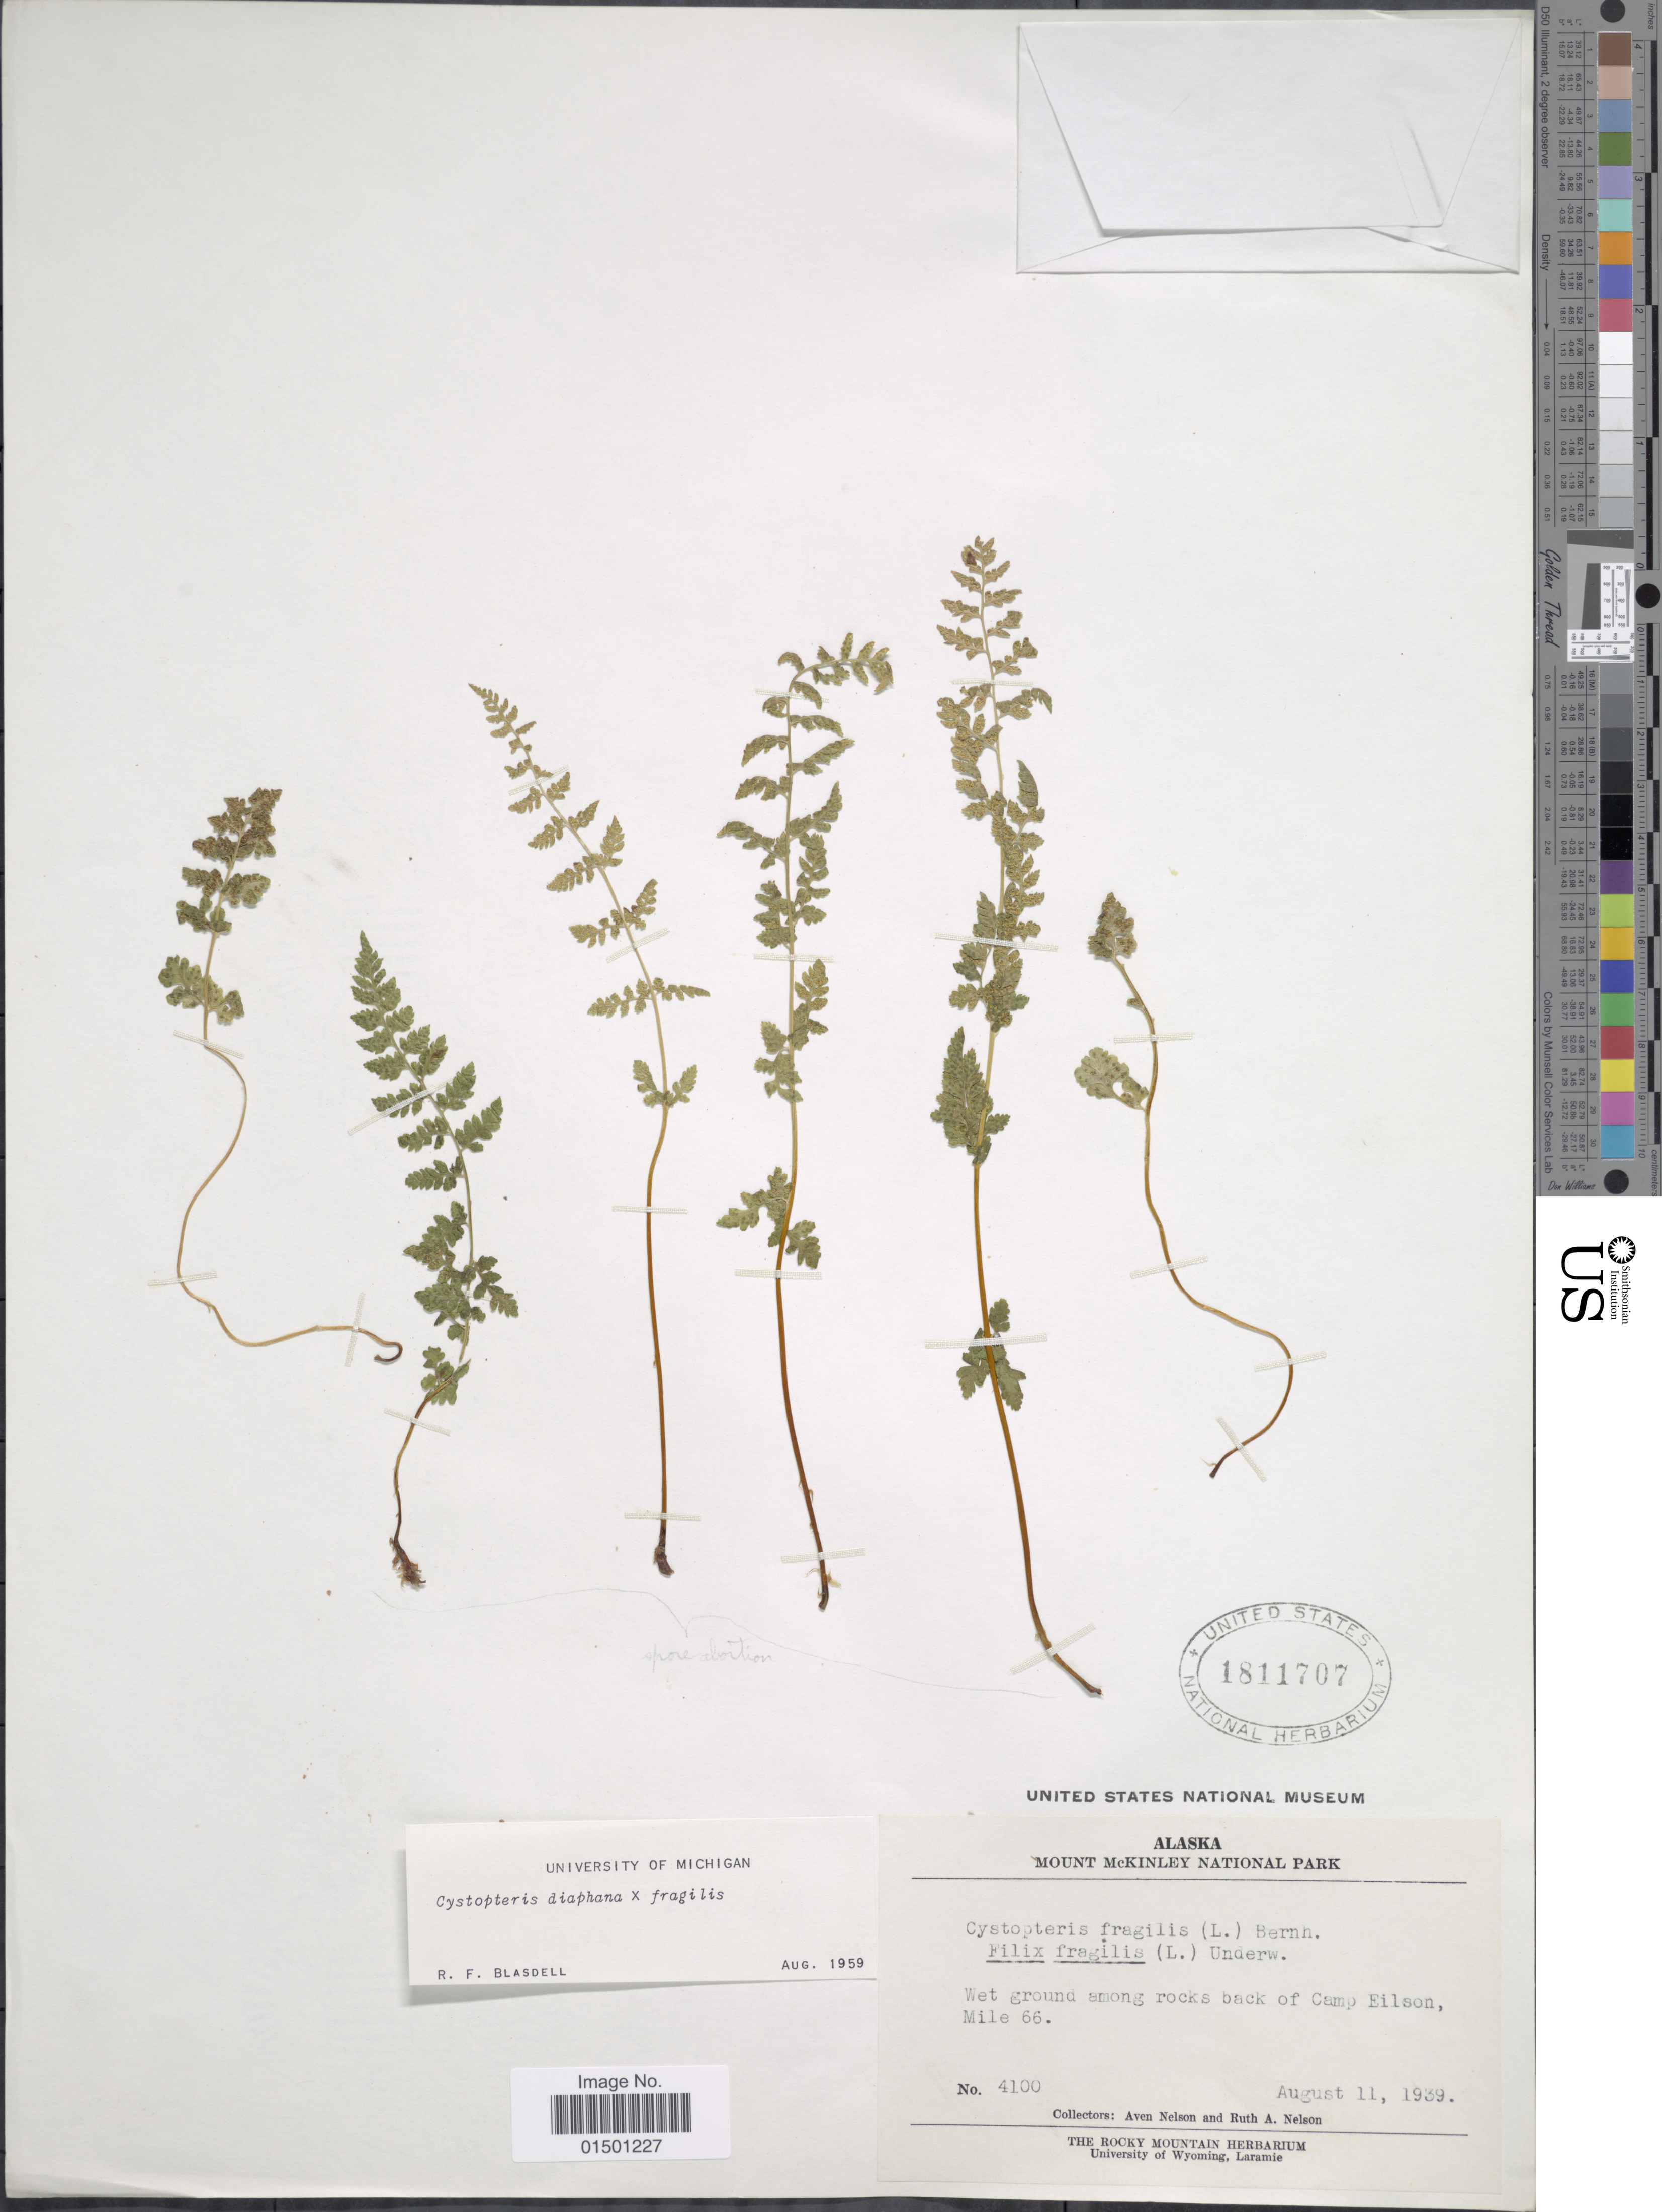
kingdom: Plantae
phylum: Tracheophyta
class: Polypodiopsida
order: Polypodiales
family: Cystopteridaceae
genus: Cystopteris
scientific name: Cystopteris diaphana x C. fragilis (L.) Bernh.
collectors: A. Nelson & R. A. Nelson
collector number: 4100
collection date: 1939-08-11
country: United States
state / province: Alaska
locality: Mount McKinley National Park, wet ground among rocks back of Camp Eilson, Mile 66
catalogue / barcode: US 1811707